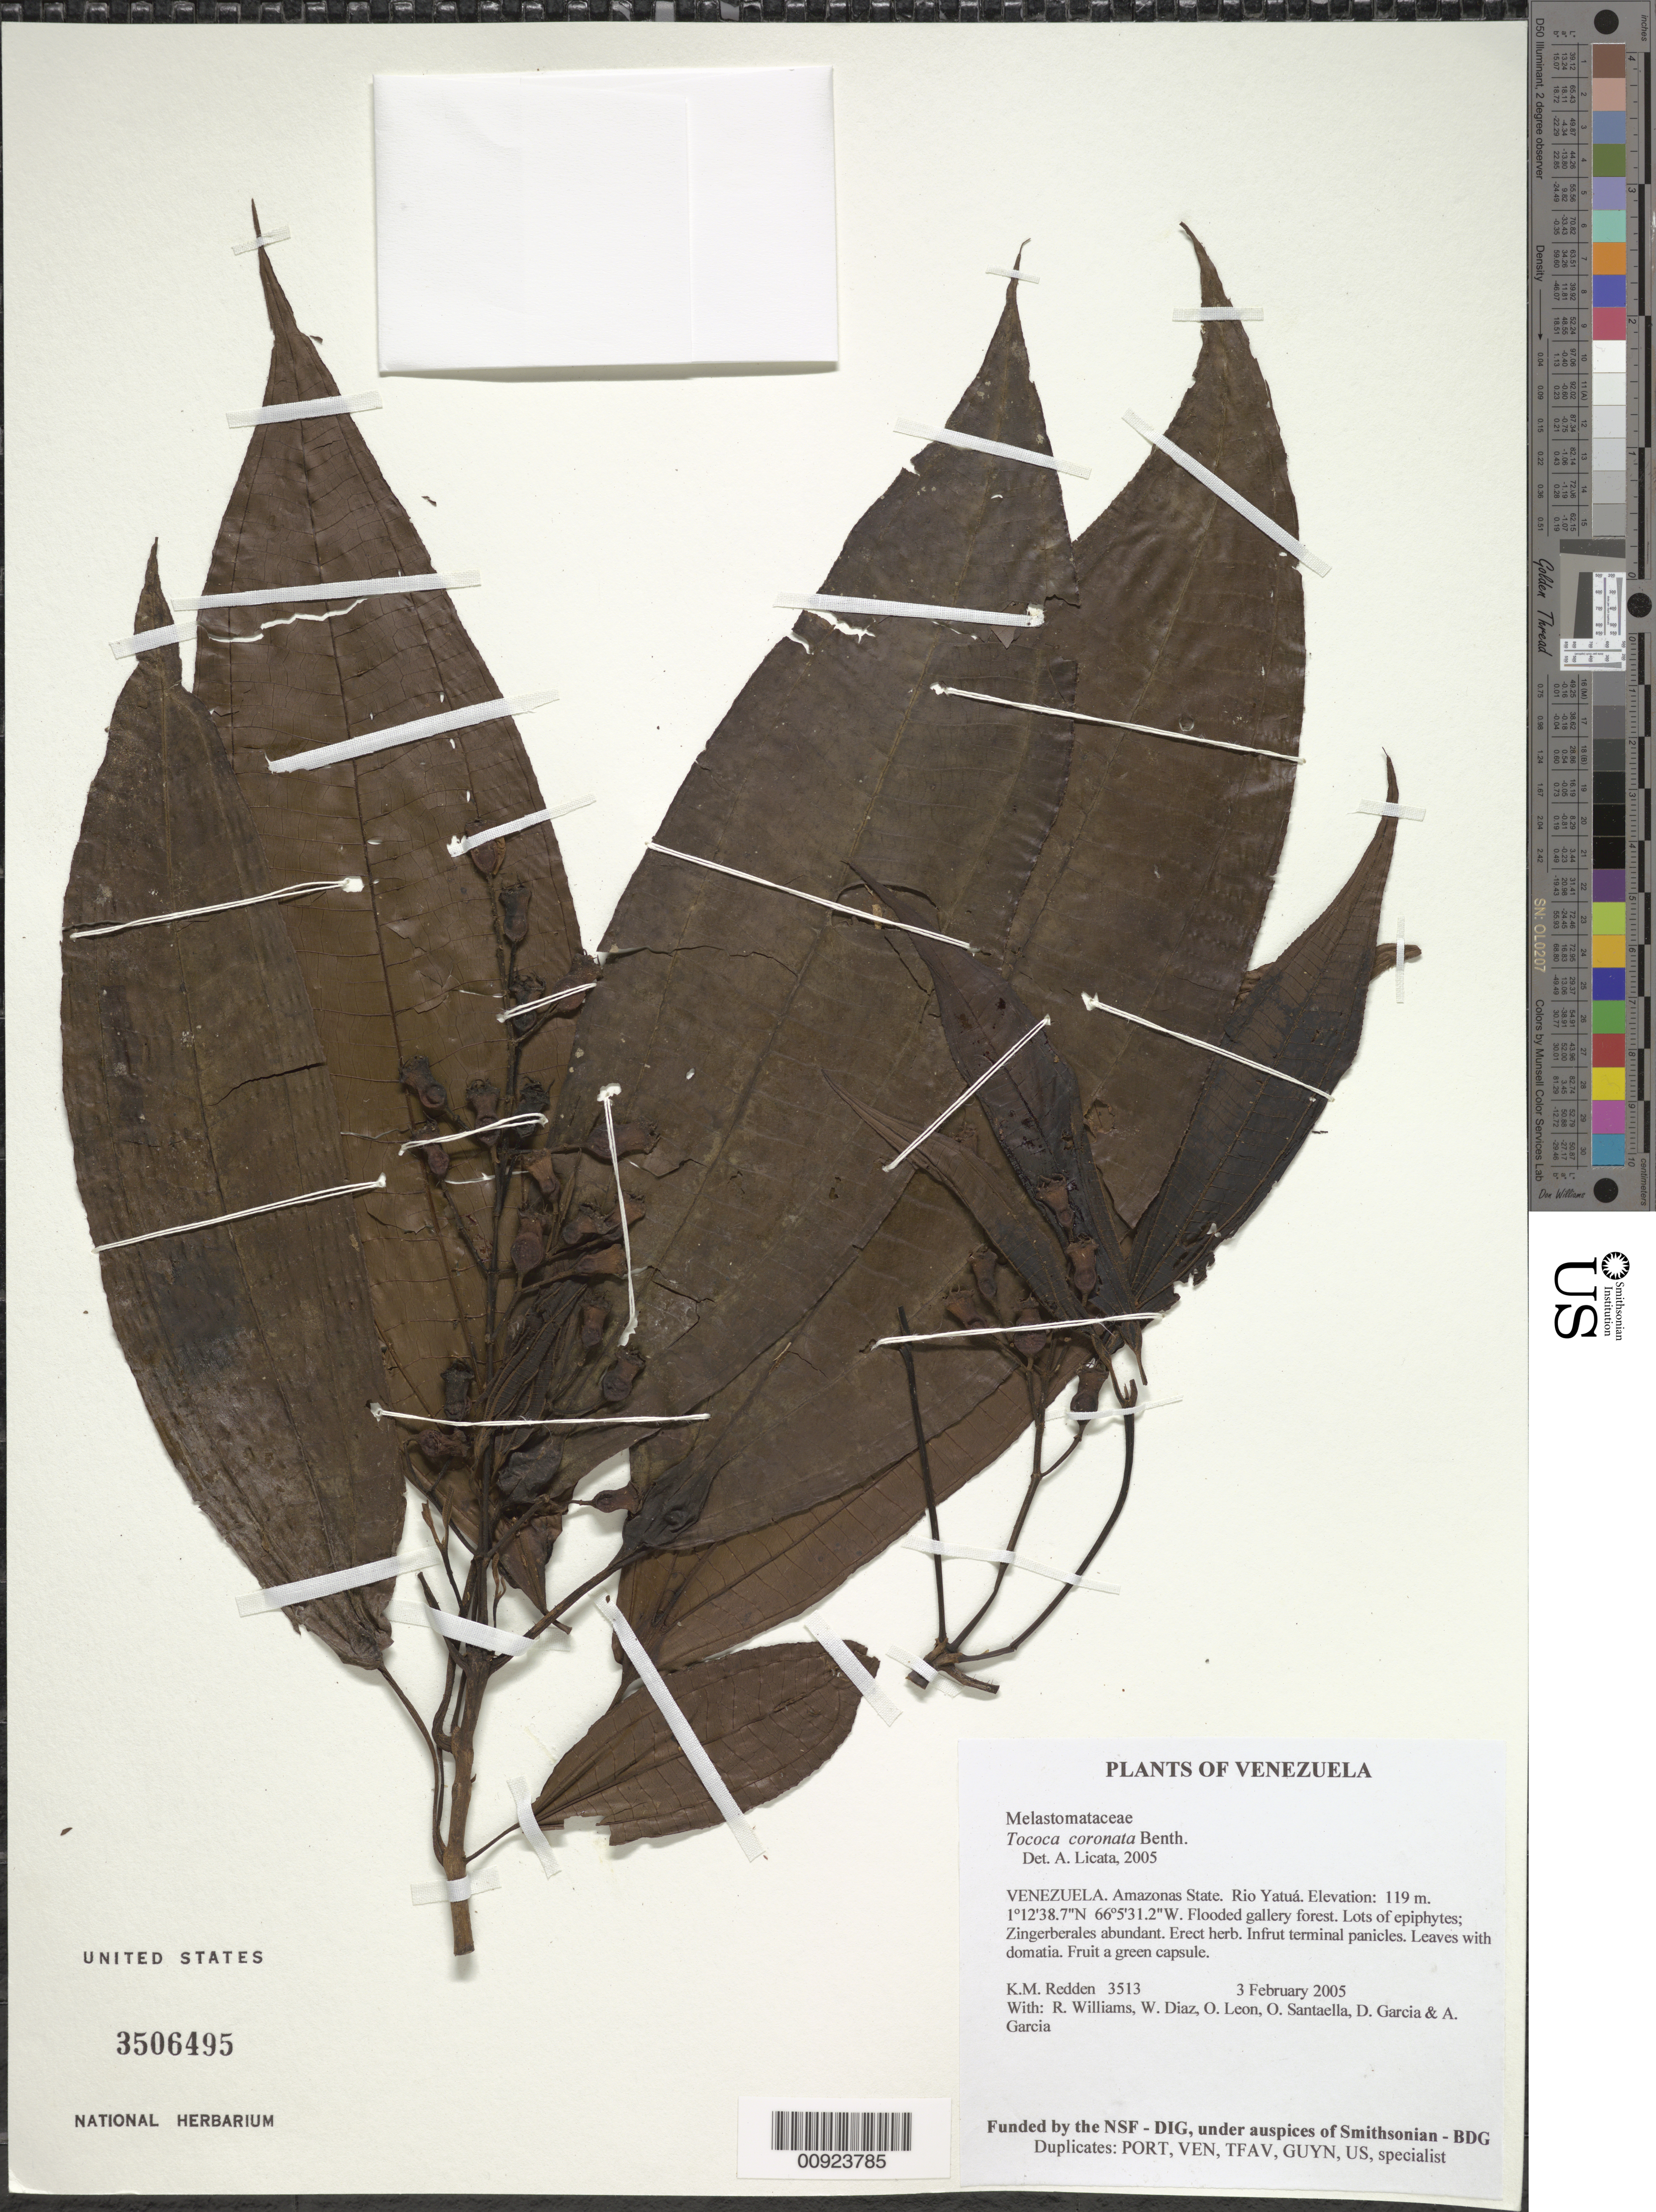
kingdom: Plantae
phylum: Tracheophyta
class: Magnoliopsida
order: Myrtales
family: Melastomataceae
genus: Tococa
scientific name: Tococa coronata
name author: Benth.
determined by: Licata, A., (PORT), Univ. Nac. Exp. de los Llanos Ezequiel Zamora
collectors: K. M. Redden, R. Williams, W. Díaz P., O. León, O. Santaella, D. Garcia & A. Garcia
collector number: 3513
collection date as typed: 3 February 2005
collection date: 2005-02-03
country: Venezuela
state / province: Amazonas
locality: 15 - Rio Yatuá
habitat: Flooded gallery forest. Lots of epiphytes; Zingerberales abundant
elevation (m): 119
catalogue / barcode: US 3506495